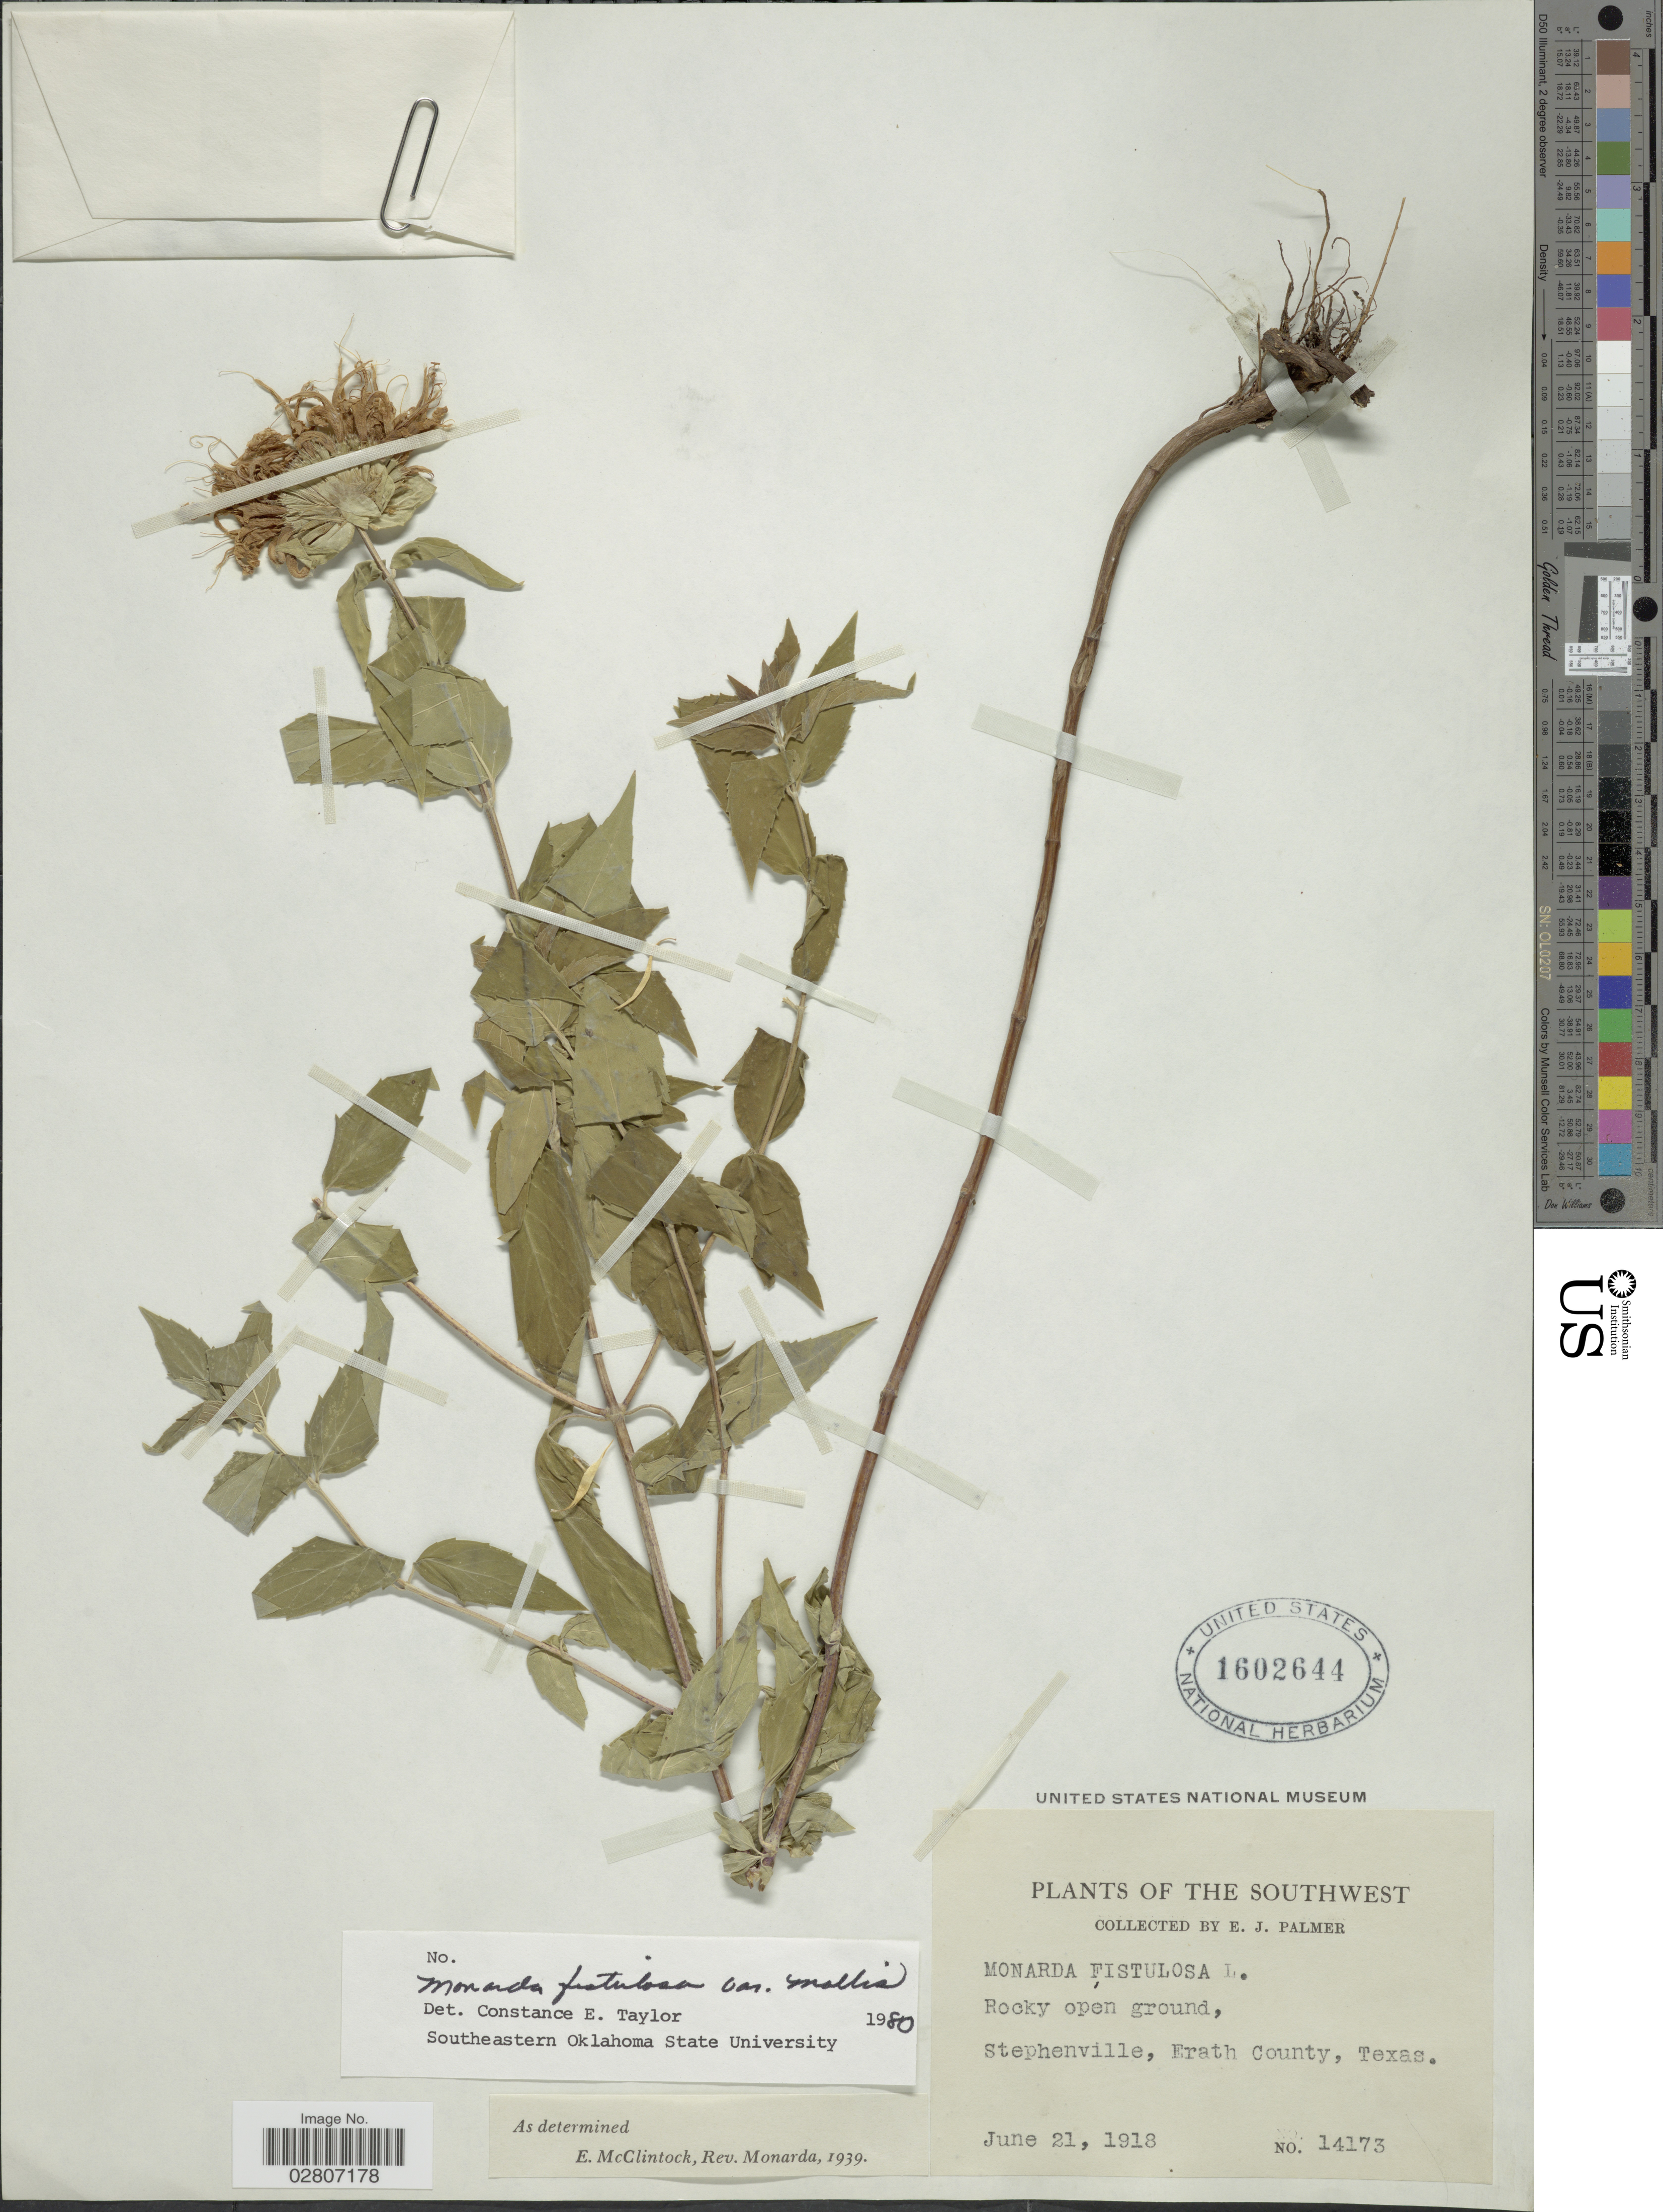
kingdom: Plantae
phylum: Tracheophyta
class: Magnoliopsida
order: Lamiales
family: Lamiaceae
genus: Monarda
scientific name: Monarda fistulosa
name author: L.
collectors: E. J. Palmer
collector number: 14173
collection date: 1918-06-21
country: United States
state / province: Texas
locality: Southwest. Stephenville, Frath County.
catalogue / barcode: US 1602644